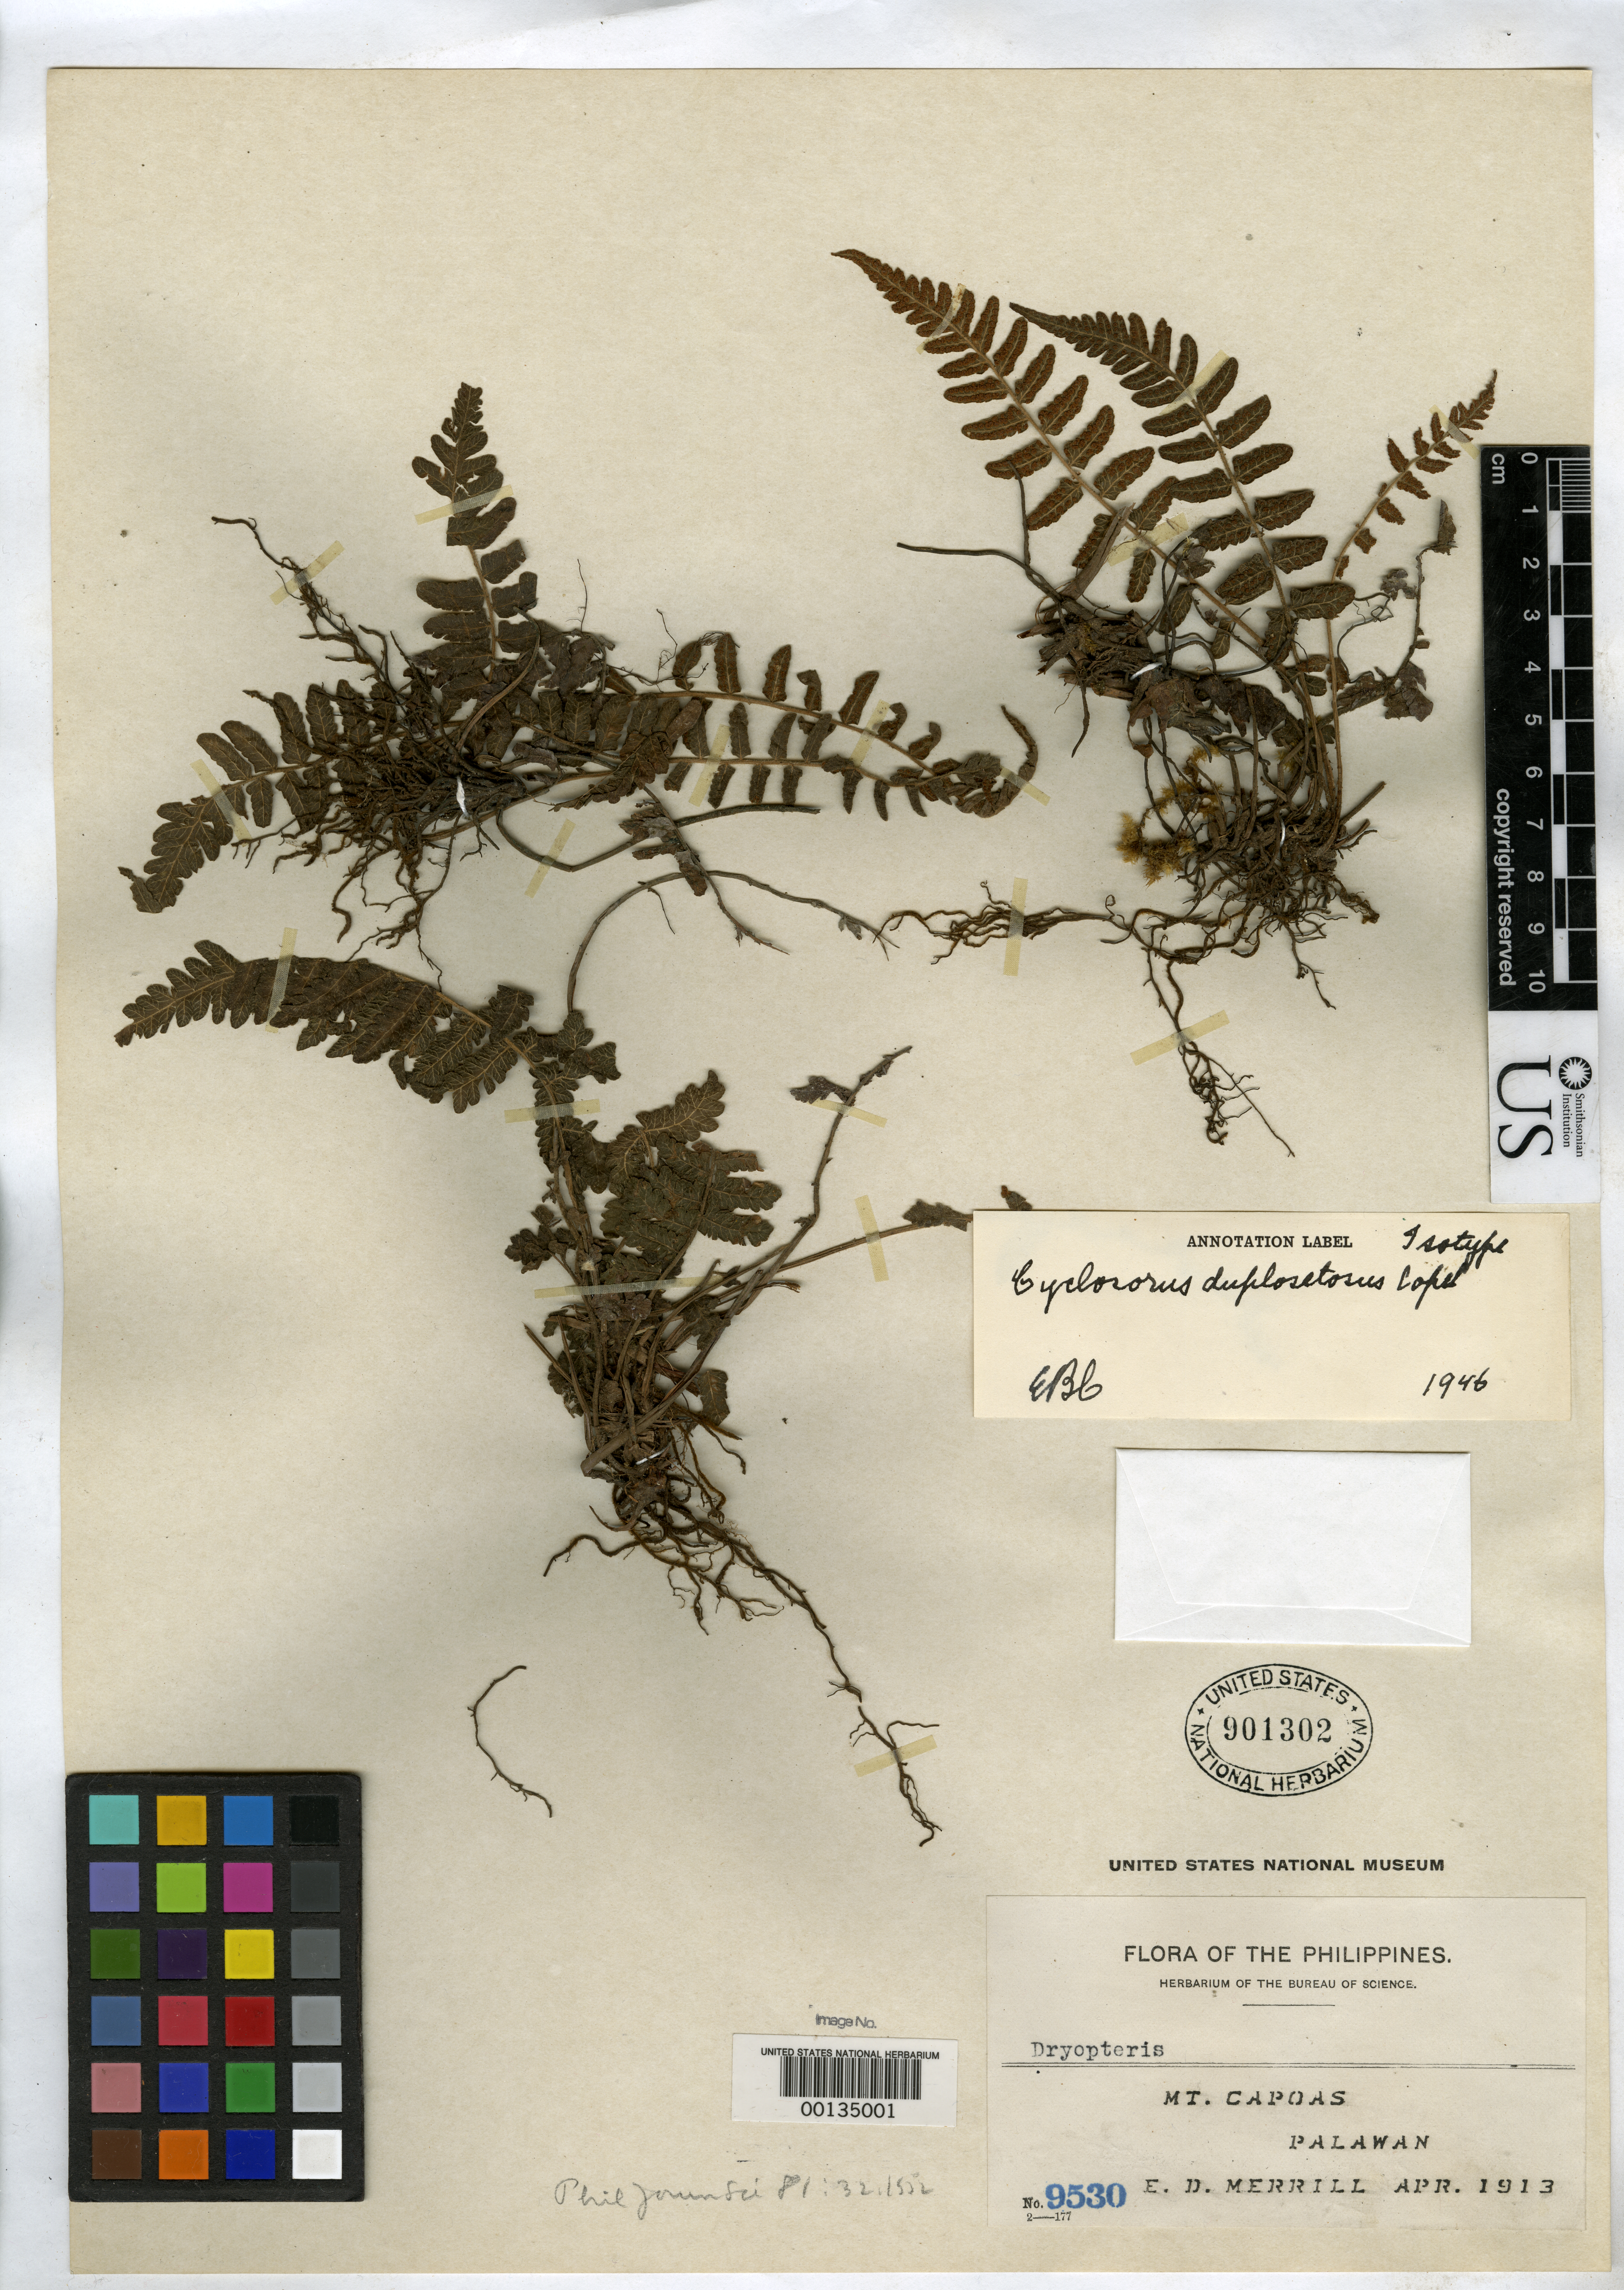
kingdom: Plantae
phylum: Tracheophyta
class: Polypodiopsida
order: Polypodiales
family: Thelypteridaceae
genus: Cyclosorus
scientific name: Cyclosorus duplosetosus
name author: Copel.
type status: Isotype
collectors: E. D. Merrill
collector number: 9530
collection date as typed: Apr 1913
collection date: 1913-04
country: Philippines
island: Palawan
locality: Mt. Capoas.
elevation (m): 700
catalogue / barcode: US 901302